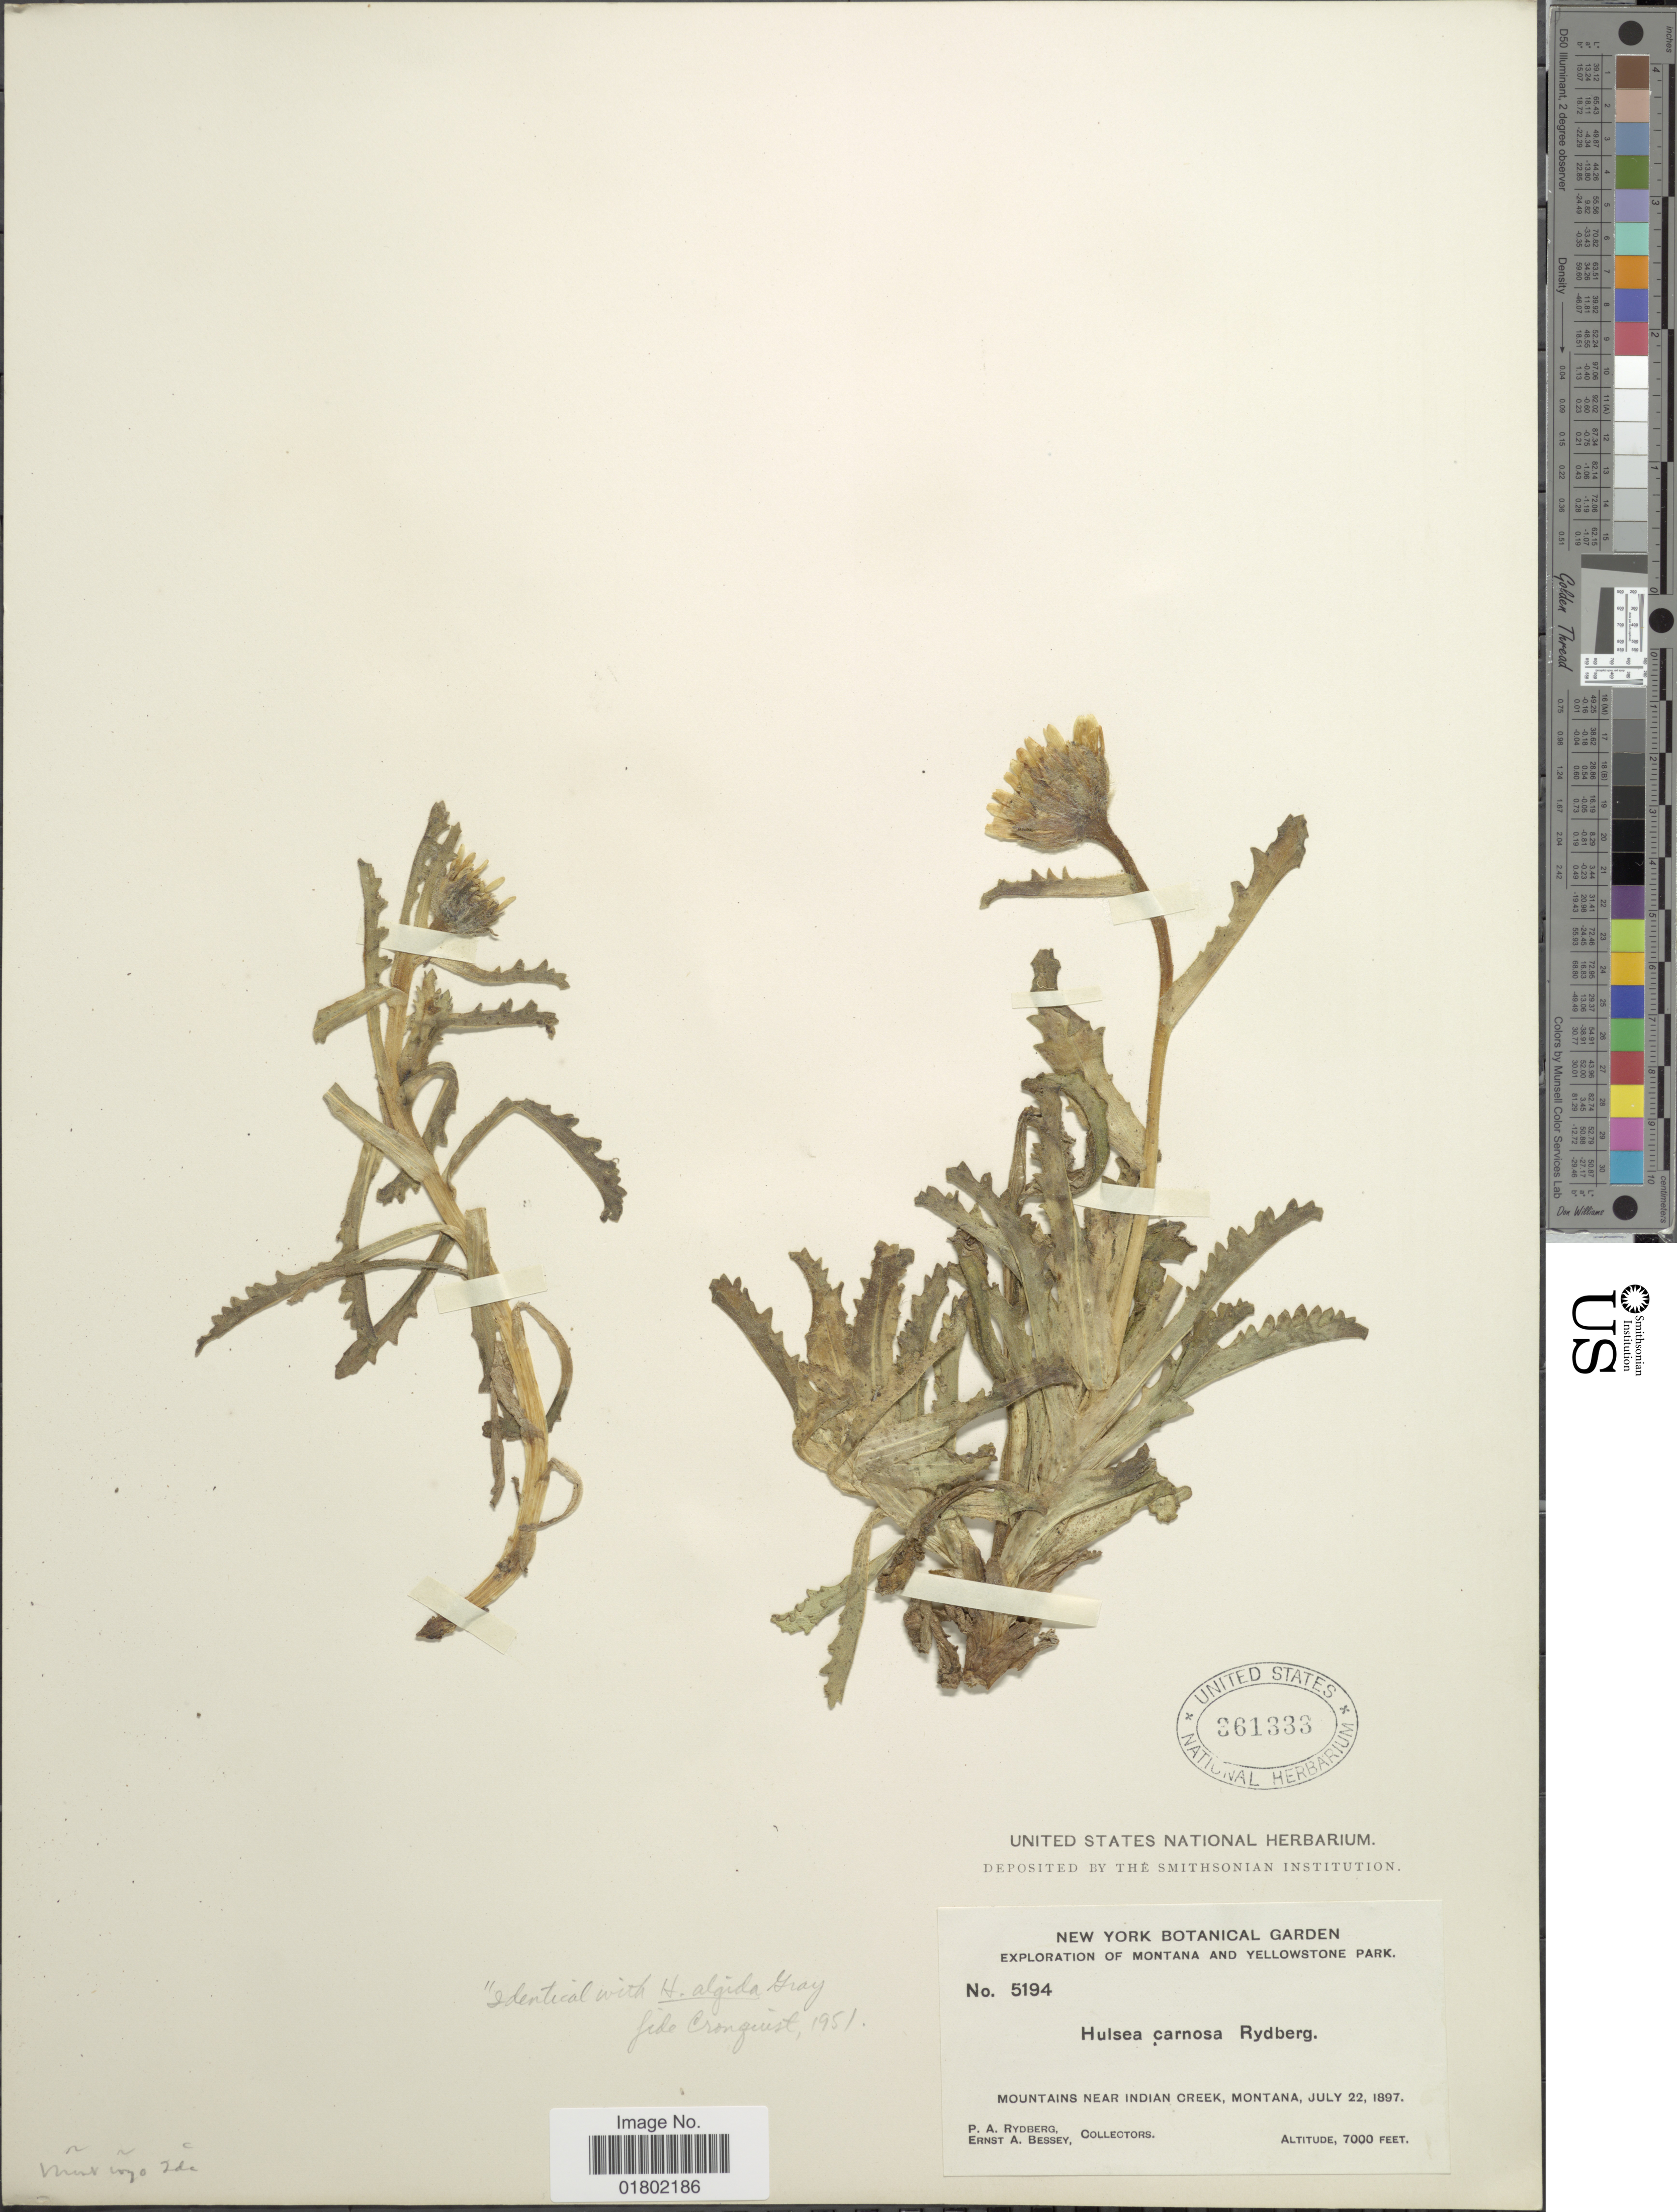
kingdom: Plantae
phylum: Tracheophyta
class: Magnoliopsida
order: Asterales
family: Asteraceae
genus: Hulsea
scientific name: Hulsea algida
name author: A. Gray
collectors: P. A. Rydberg & E. A. Bessey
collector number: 5194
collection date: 1897-07-22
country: United States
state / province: Montana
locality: Montana and Yellowstone Park, mountains near Indian Creek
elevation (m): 2134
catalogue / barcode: US 361333